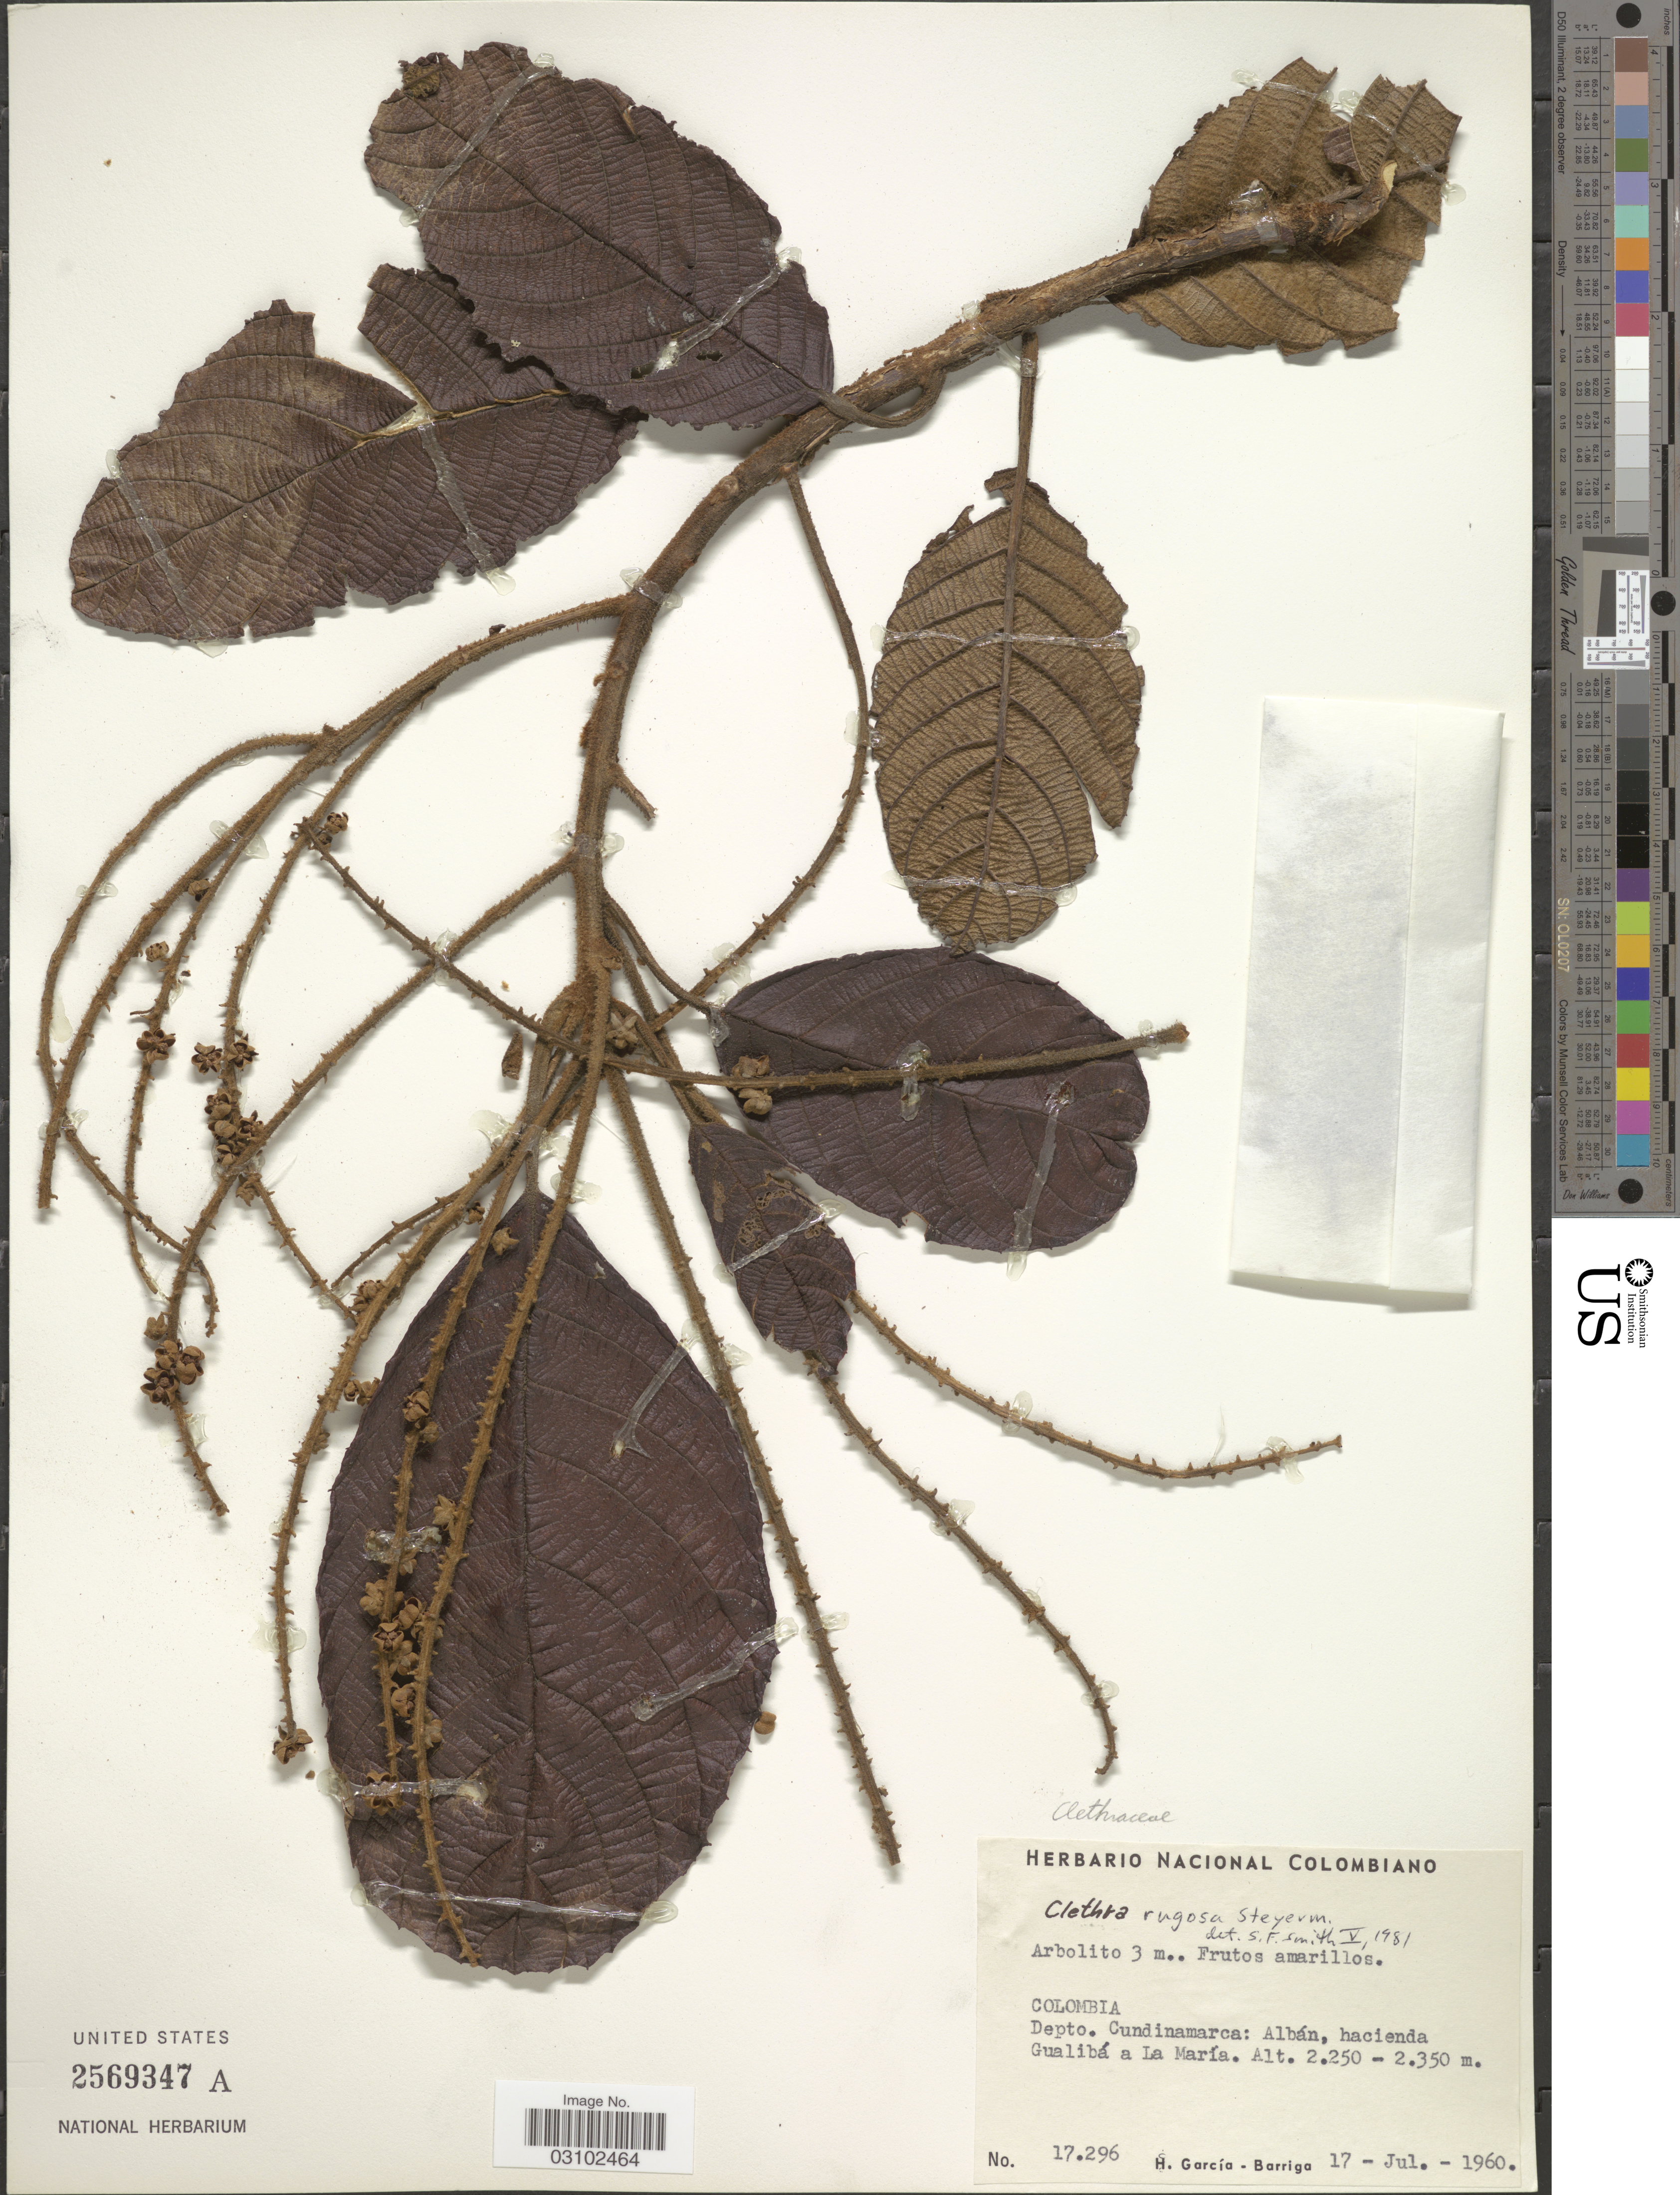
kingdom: Plantae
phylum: Tracheophyta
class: Magnoliopsida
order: Ericales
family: Clethraceae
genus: Clethra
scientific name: Clethra rugosa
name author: Steyerm.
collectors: H. García Barriga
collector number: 17296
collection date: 1960-07-17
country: Colombia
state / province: Cundinamarca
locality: Depto. Cundinamarca: Albán, hacienda Gualibá a La María.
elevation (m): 2250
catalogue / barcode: US 2569347A